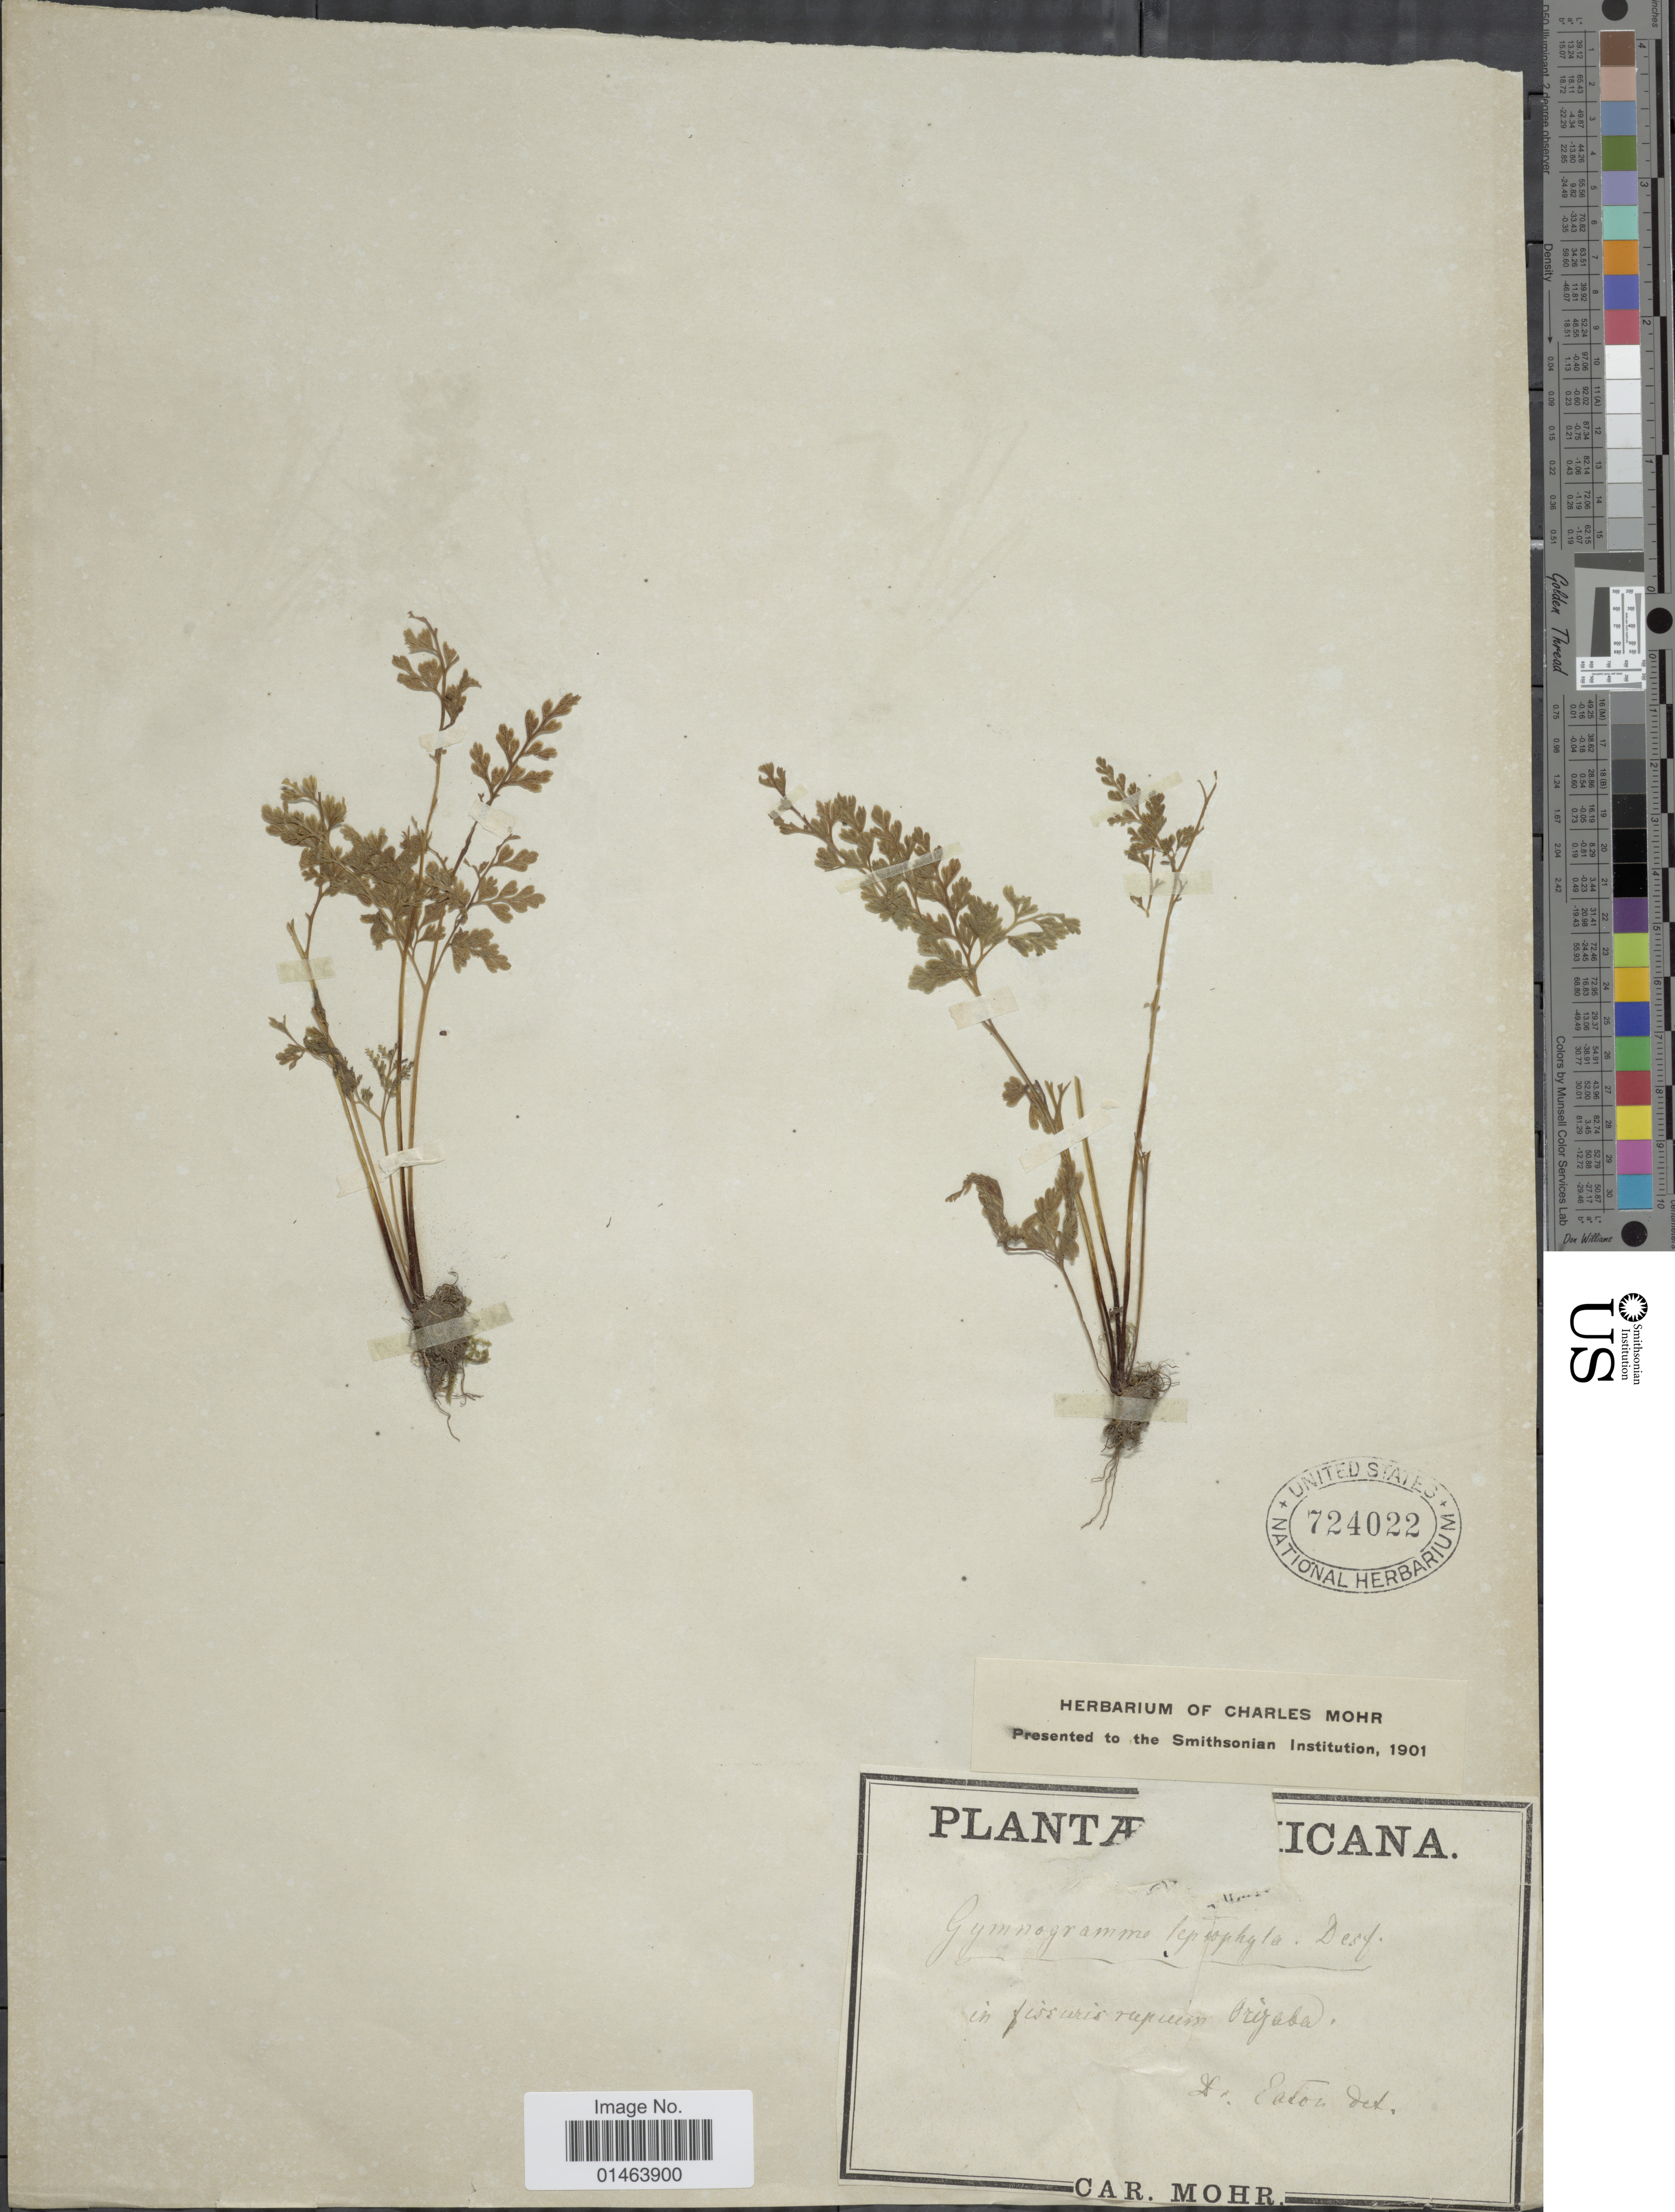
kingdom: Plantae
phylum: Tracheophyta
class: Polypodiopsida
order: Polypodiales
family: Dennstaedtiaceae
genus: Dennstaedtia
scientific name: Dennstaedtia cicutaria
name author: (Sw.) T. Moore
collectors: C. T. Mohr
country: Mexico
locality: In fissuris rupium Orizaba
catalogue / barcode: US 724022